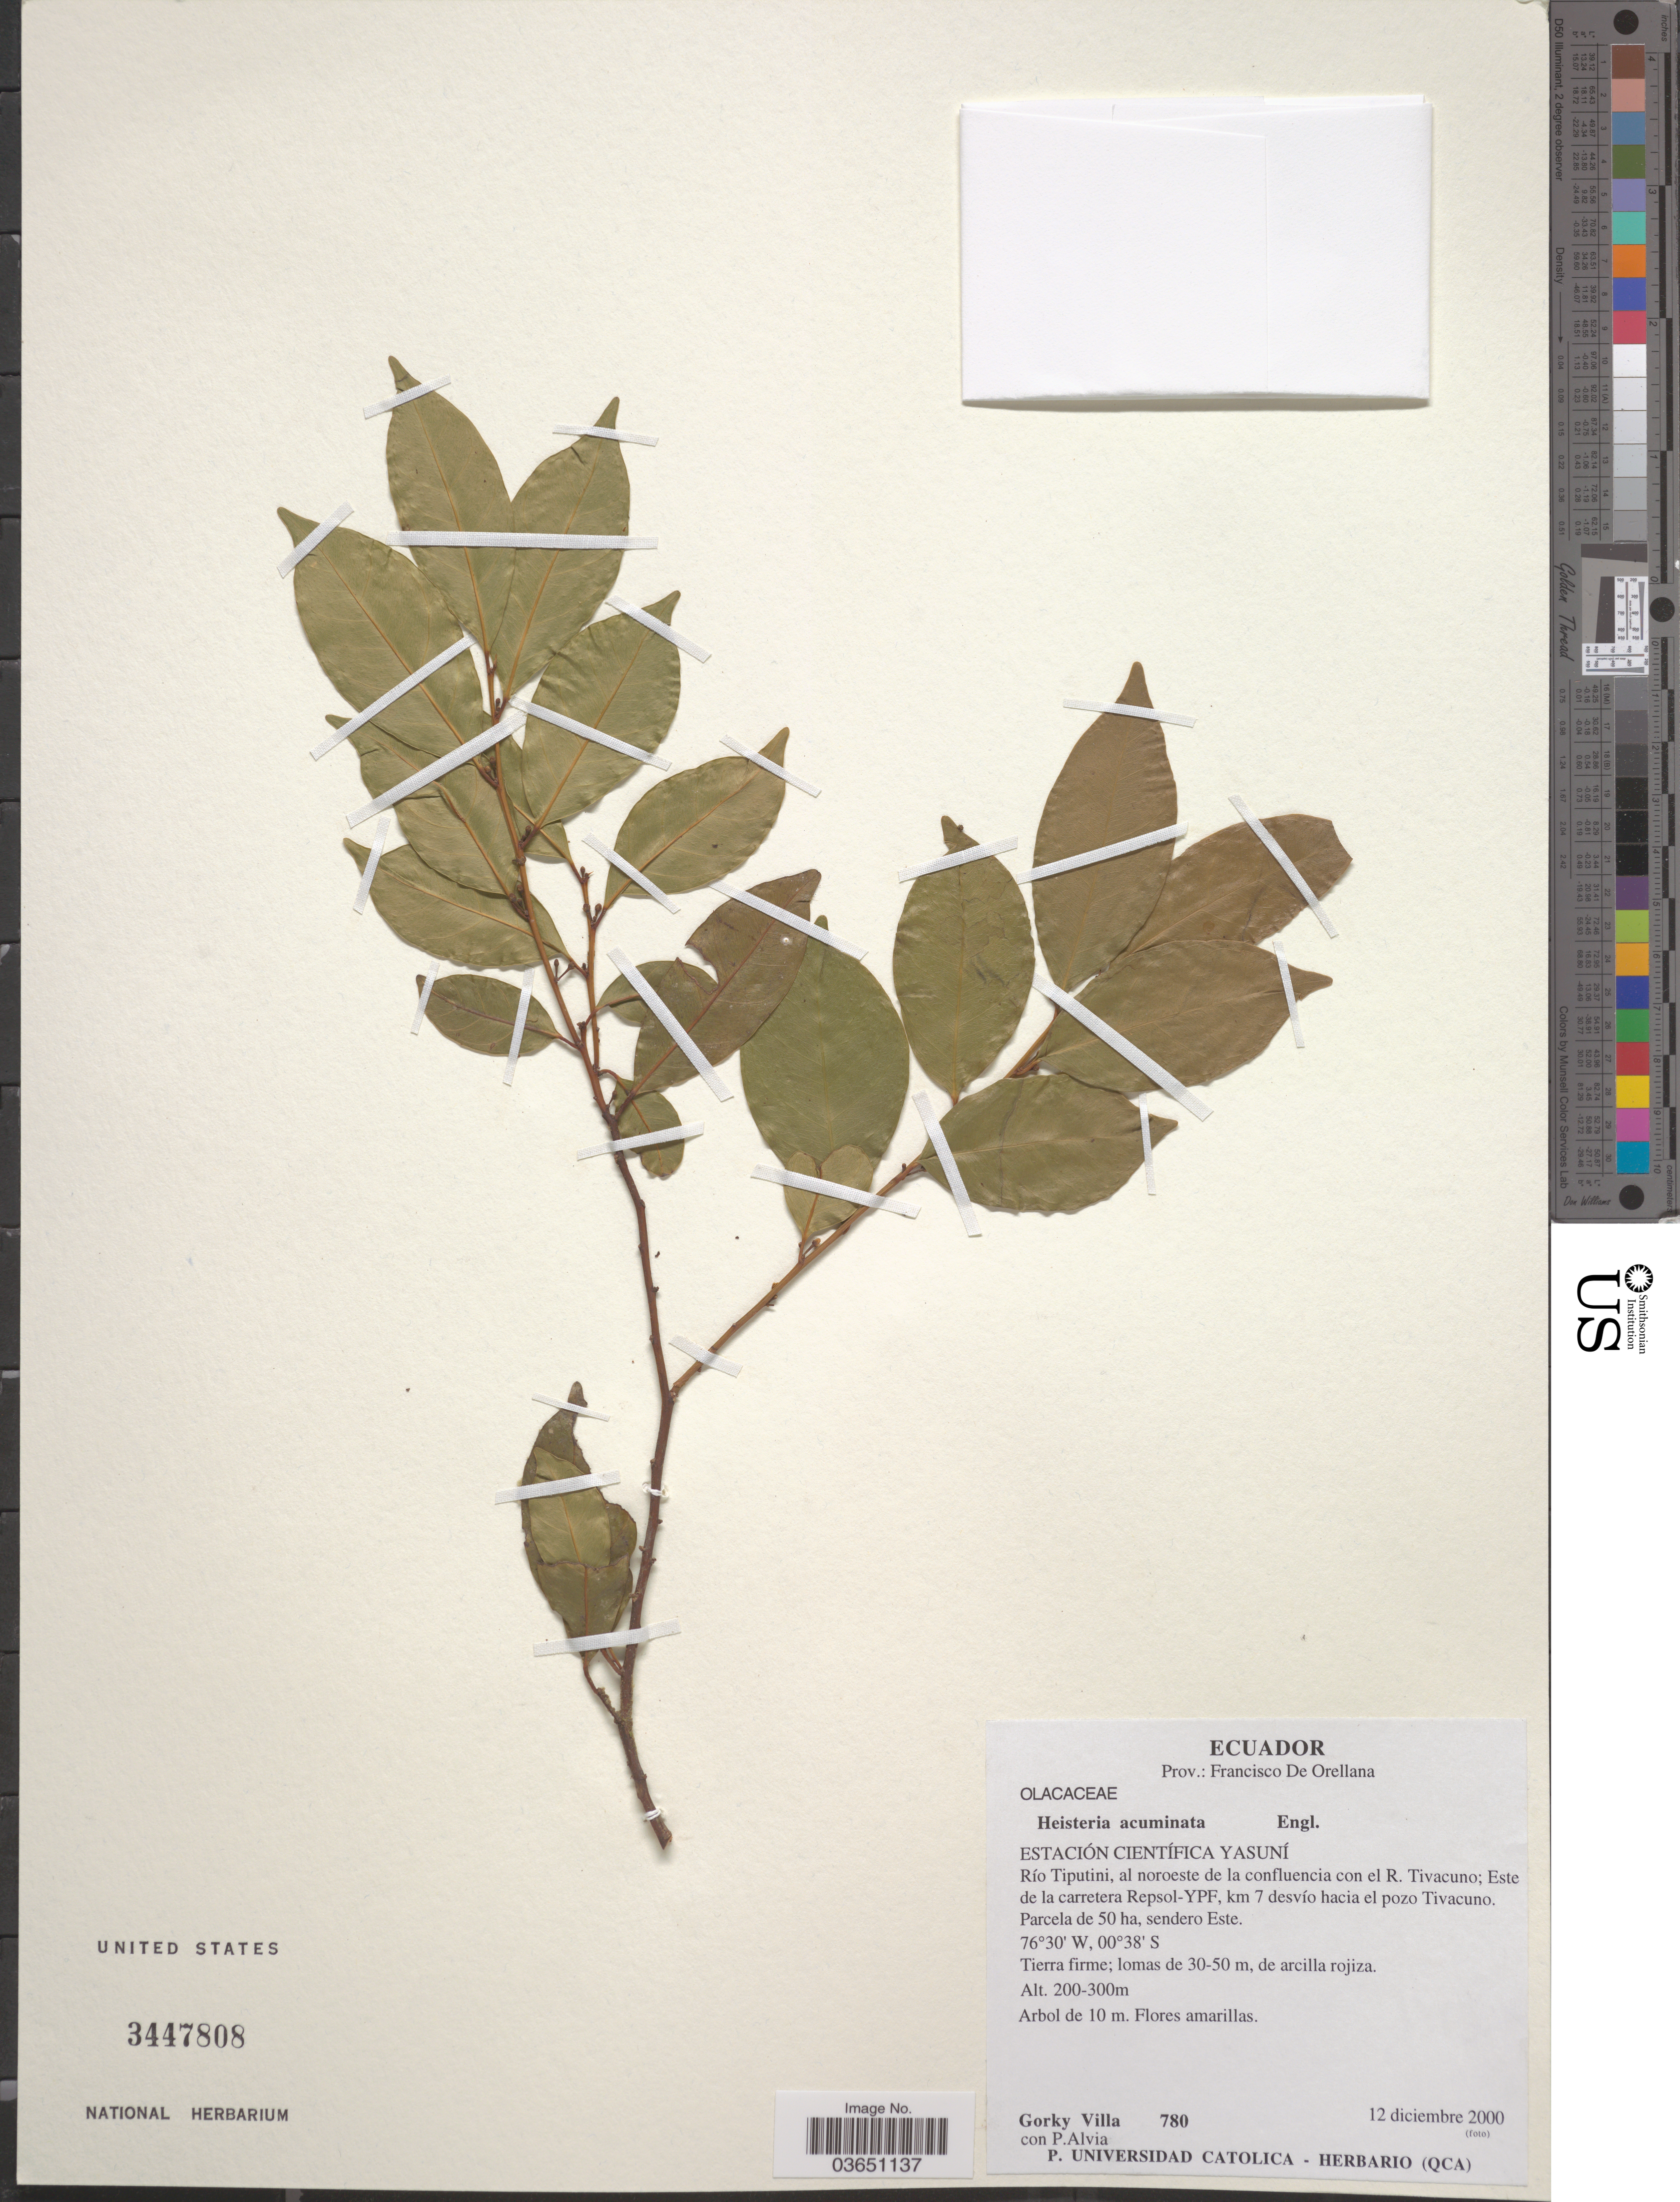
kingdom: Plantae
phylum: Tracheophyta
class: Magnoliopsida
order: Santalales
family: Erythropalaceae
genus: Heisteria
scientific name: Heisteria acuminata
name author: (Humb. & Bonpl.) Engl.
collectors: G. Villa & P. Alvia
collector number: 780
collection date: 2000-12-12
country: Ecuador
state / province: Orellana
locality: Prov.: Francisco De Orellan. Estación Científica Yasuní Río Tiputini, al noroeste de la confluencia con el R. Tivacuno; Este de la carretera Repsol-YPF, km 7 desvío hacia el pozo Tivacuno.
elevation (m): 200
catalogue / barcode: US 3447808